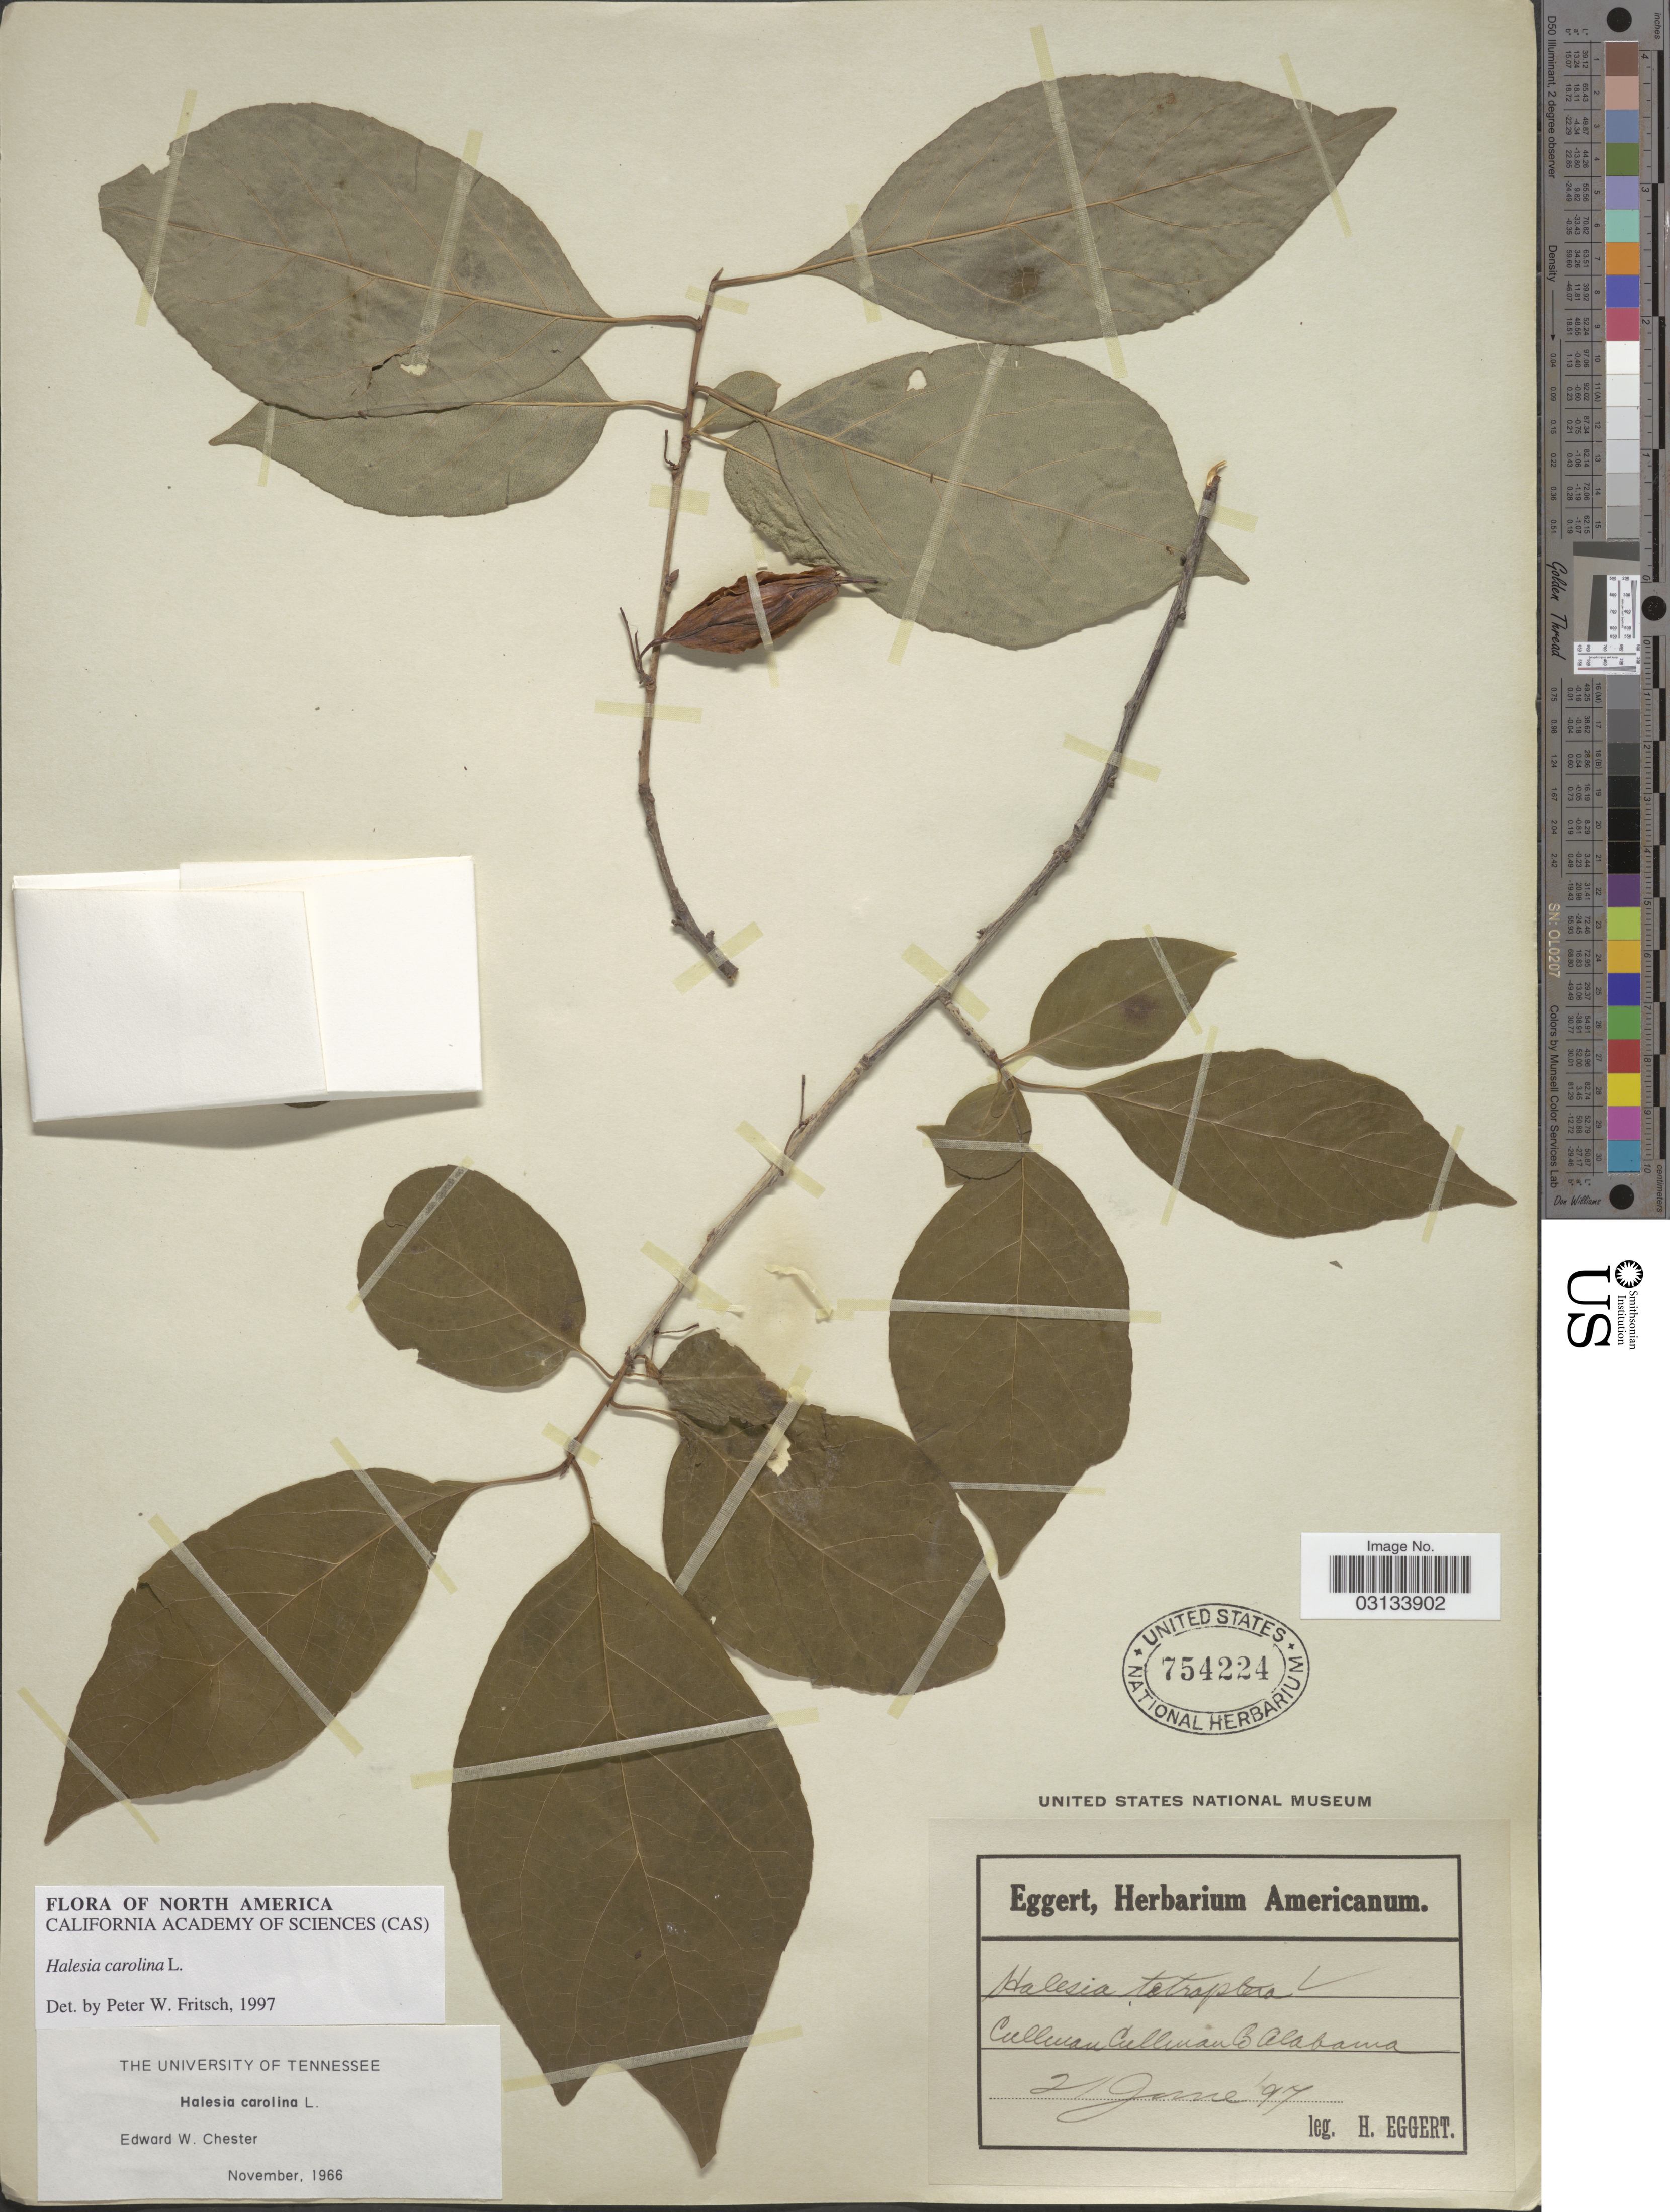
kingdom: Plantae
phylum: Tracheophyta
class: Magnoliopsida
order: Ericales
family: Styracaceae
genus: Halesia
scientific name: Halesia carolina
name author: L.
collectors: H. Eggert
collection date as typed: Transcribed d/m/y: 21/6/97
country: United States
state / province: Alabama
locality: Cullman Cullman Co.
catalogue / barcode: US 754224